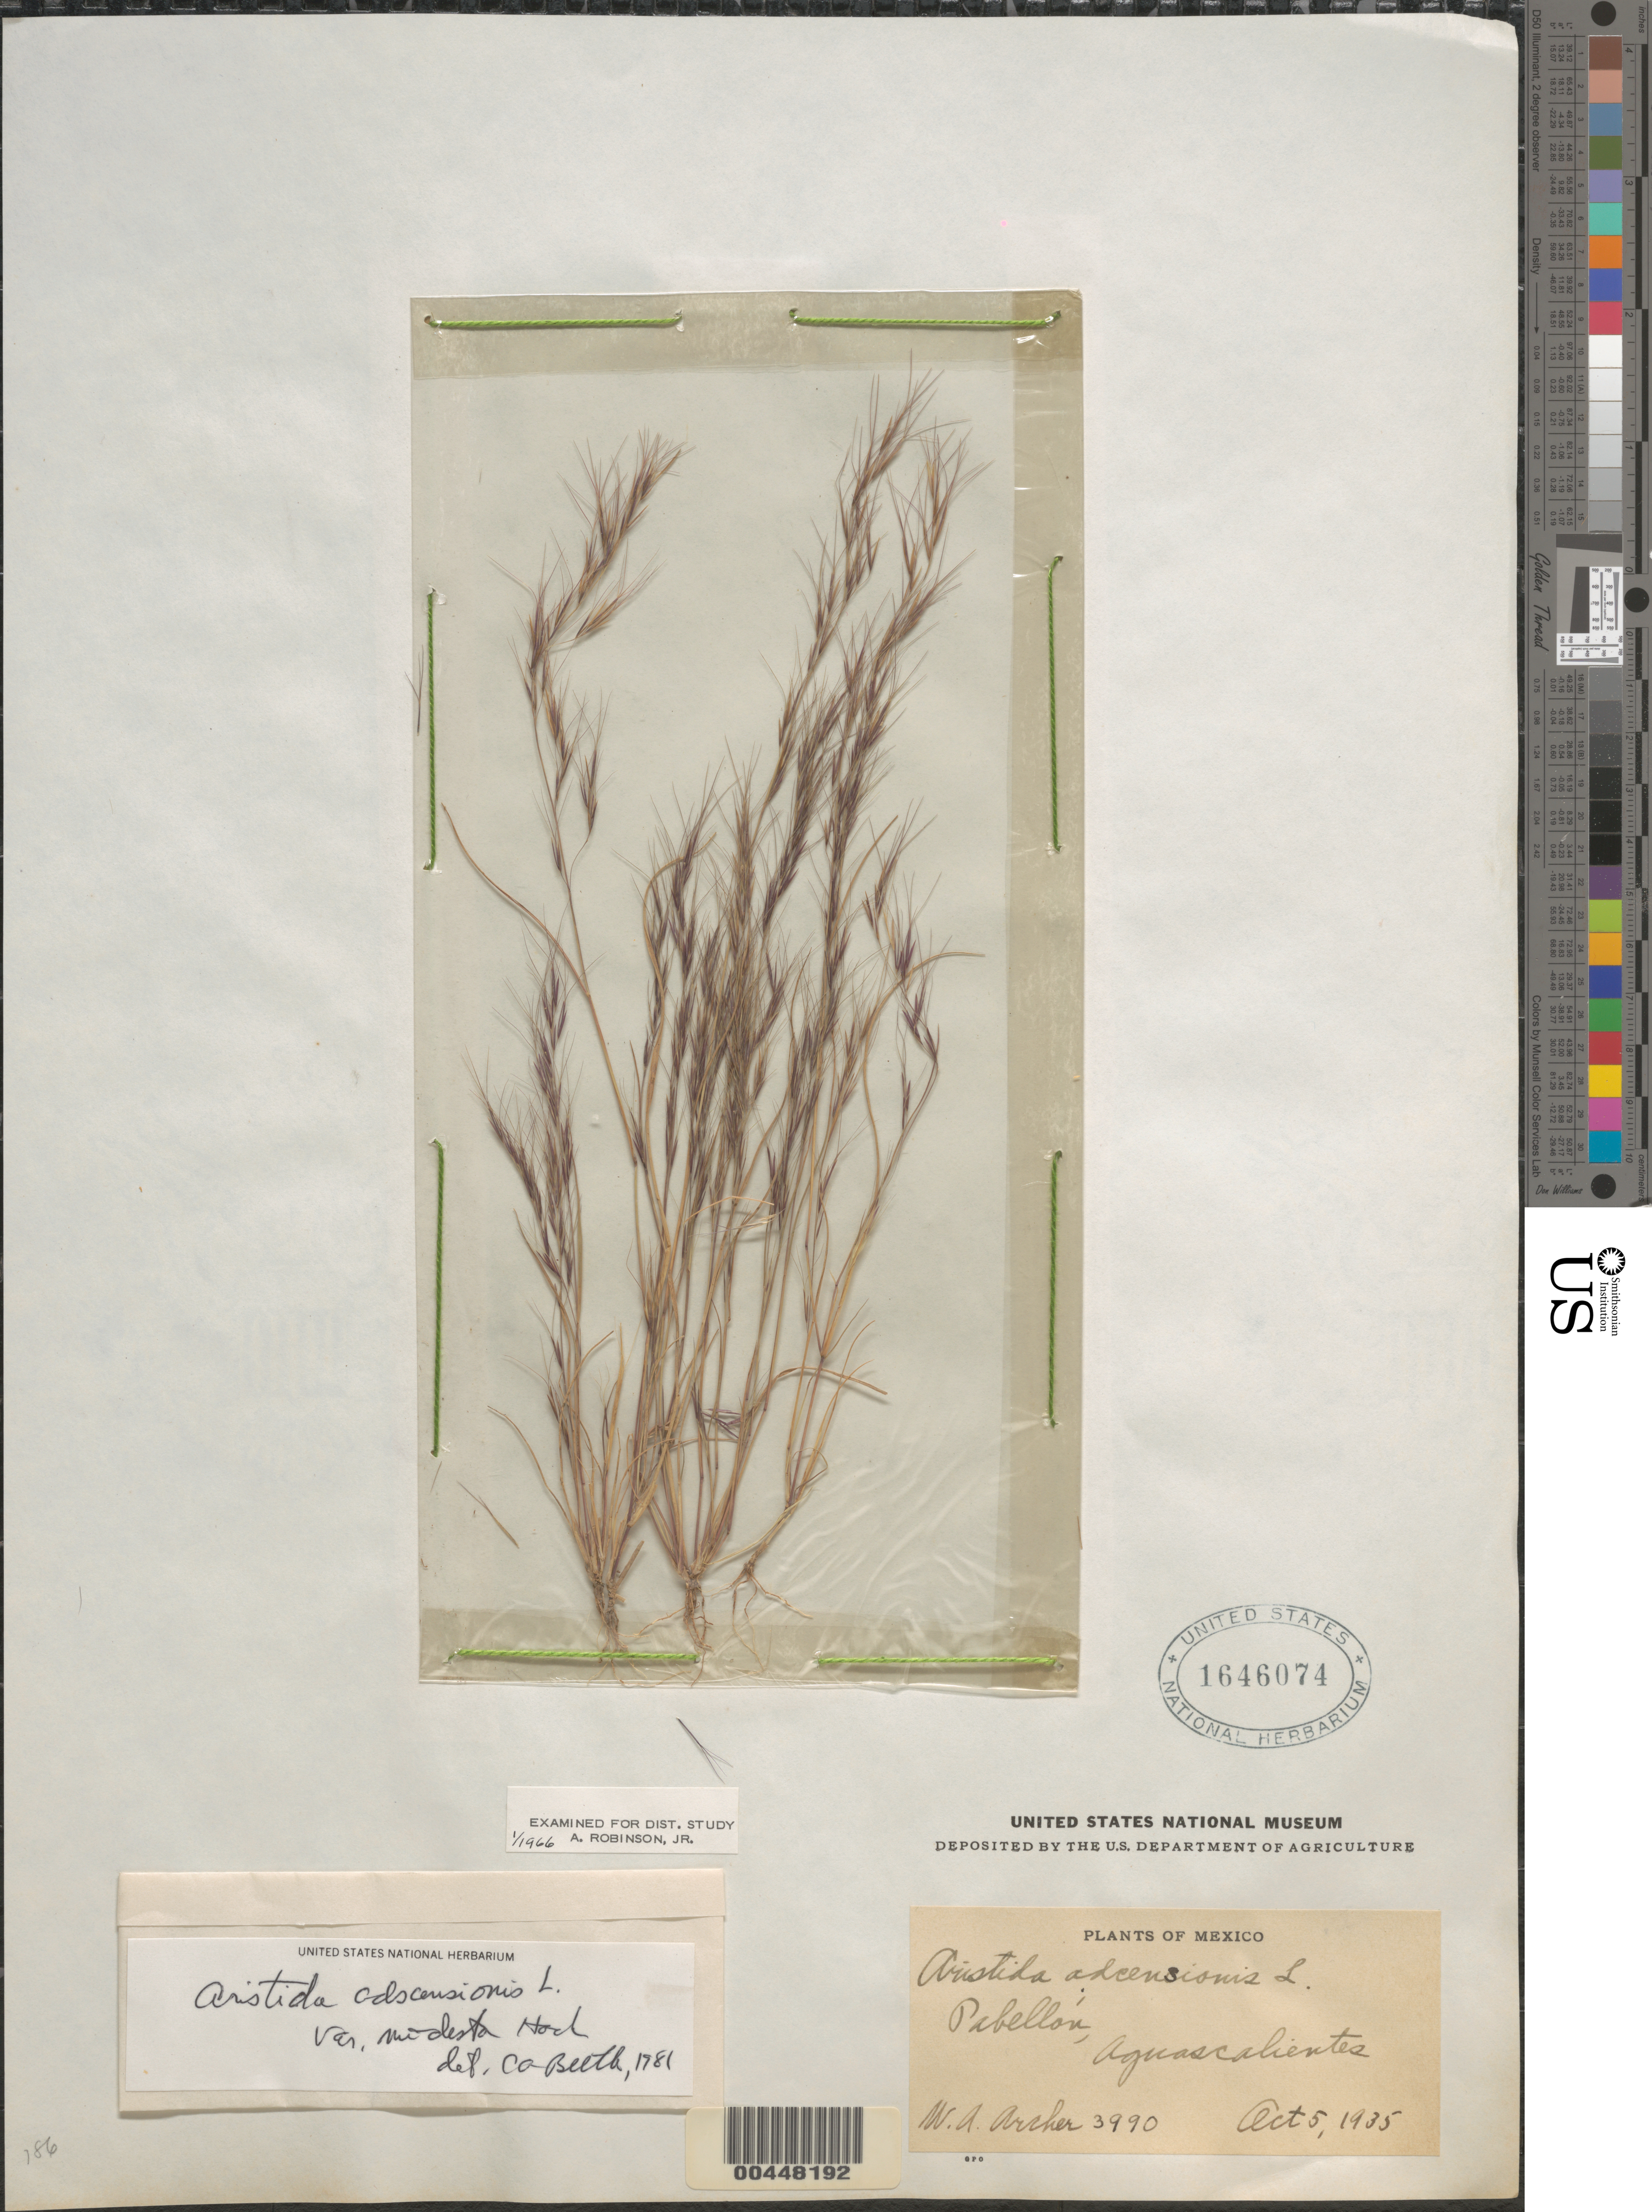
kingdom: Plantae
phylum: Tracheophyta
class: Liliopsida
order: Poales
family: Poaceae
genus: Aristida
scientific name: Aristida adscensionis var. modesta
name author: Hack. in Stuck.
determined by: Beetle, O. A.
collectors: W. A. Archer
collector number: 3990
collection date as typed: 5 Oct 1935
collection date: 1935-10-05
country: Mexico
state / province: Aguascalientes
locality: Pebellon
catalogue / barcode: US 1646074